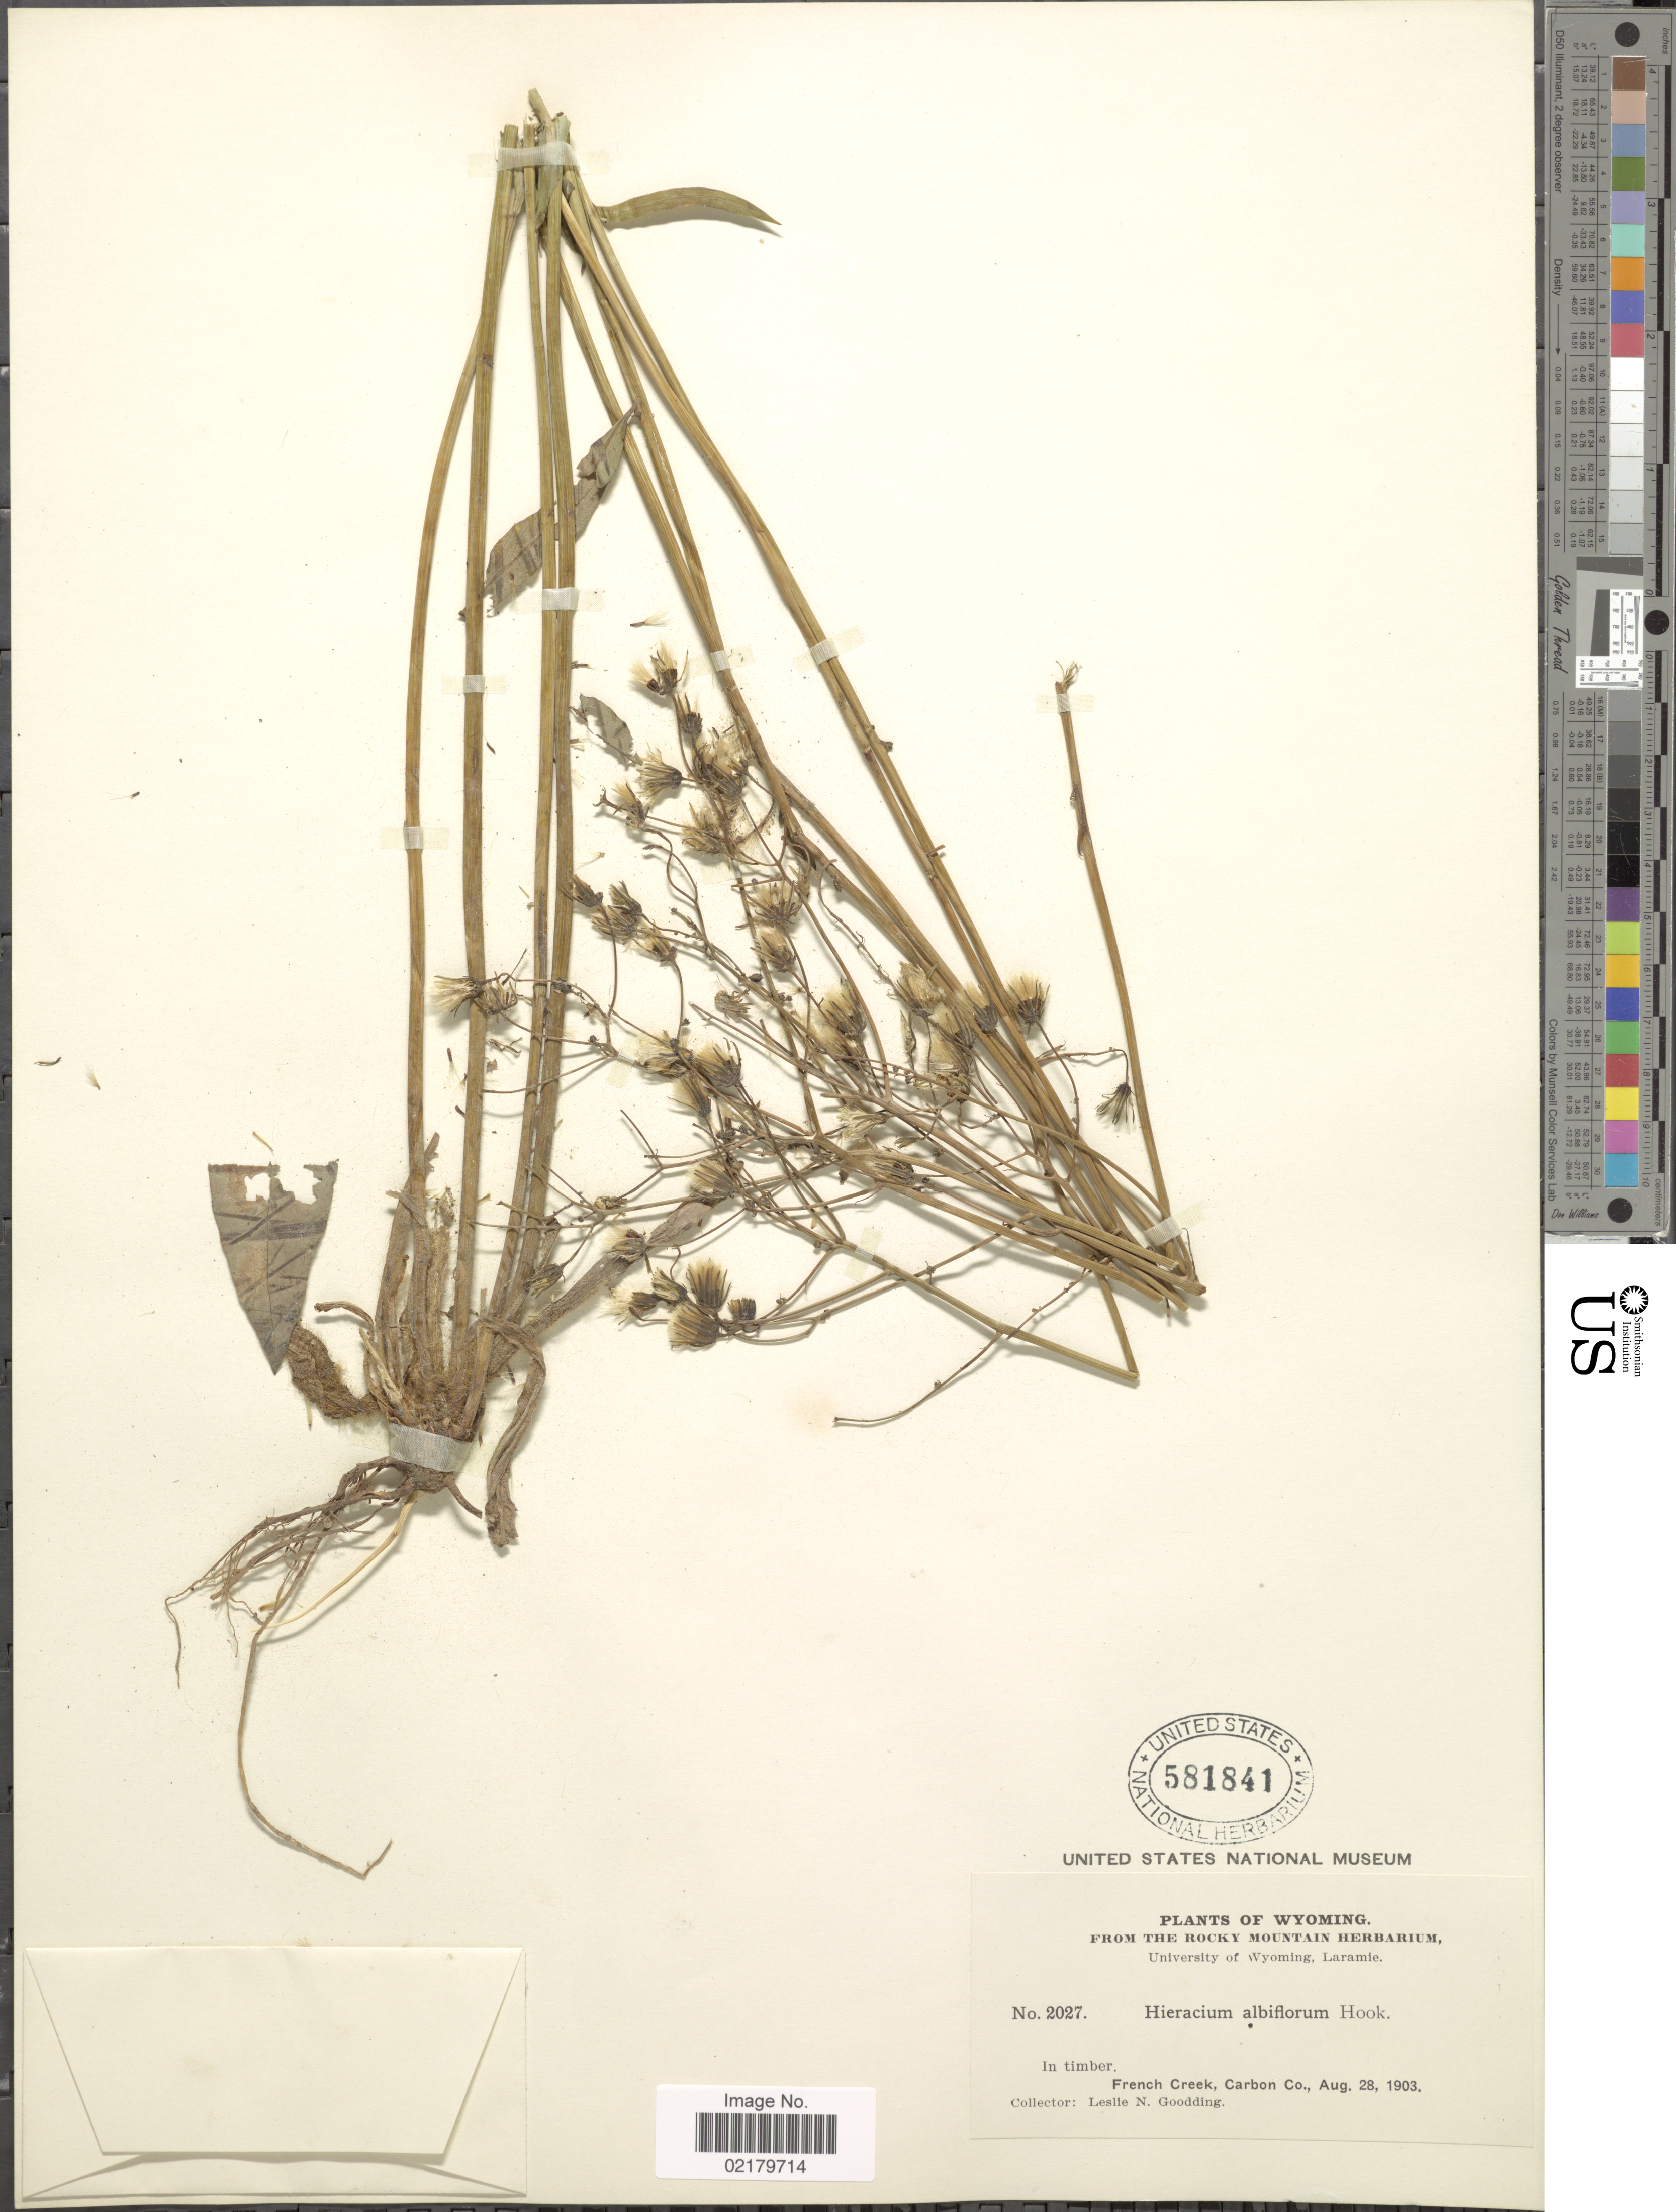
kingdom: Plantae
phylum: Tracheophyta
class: Magnoliopsida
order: Asterales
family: Asteraceae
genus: Hieracium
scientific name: Hieracium albiflorum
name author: Hook.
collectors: L. N. Goodding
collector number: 2027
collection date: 1903-08-28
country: United States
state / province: Wyoming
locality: In timber. French Creek, Carbon Co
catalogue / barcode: US 581841